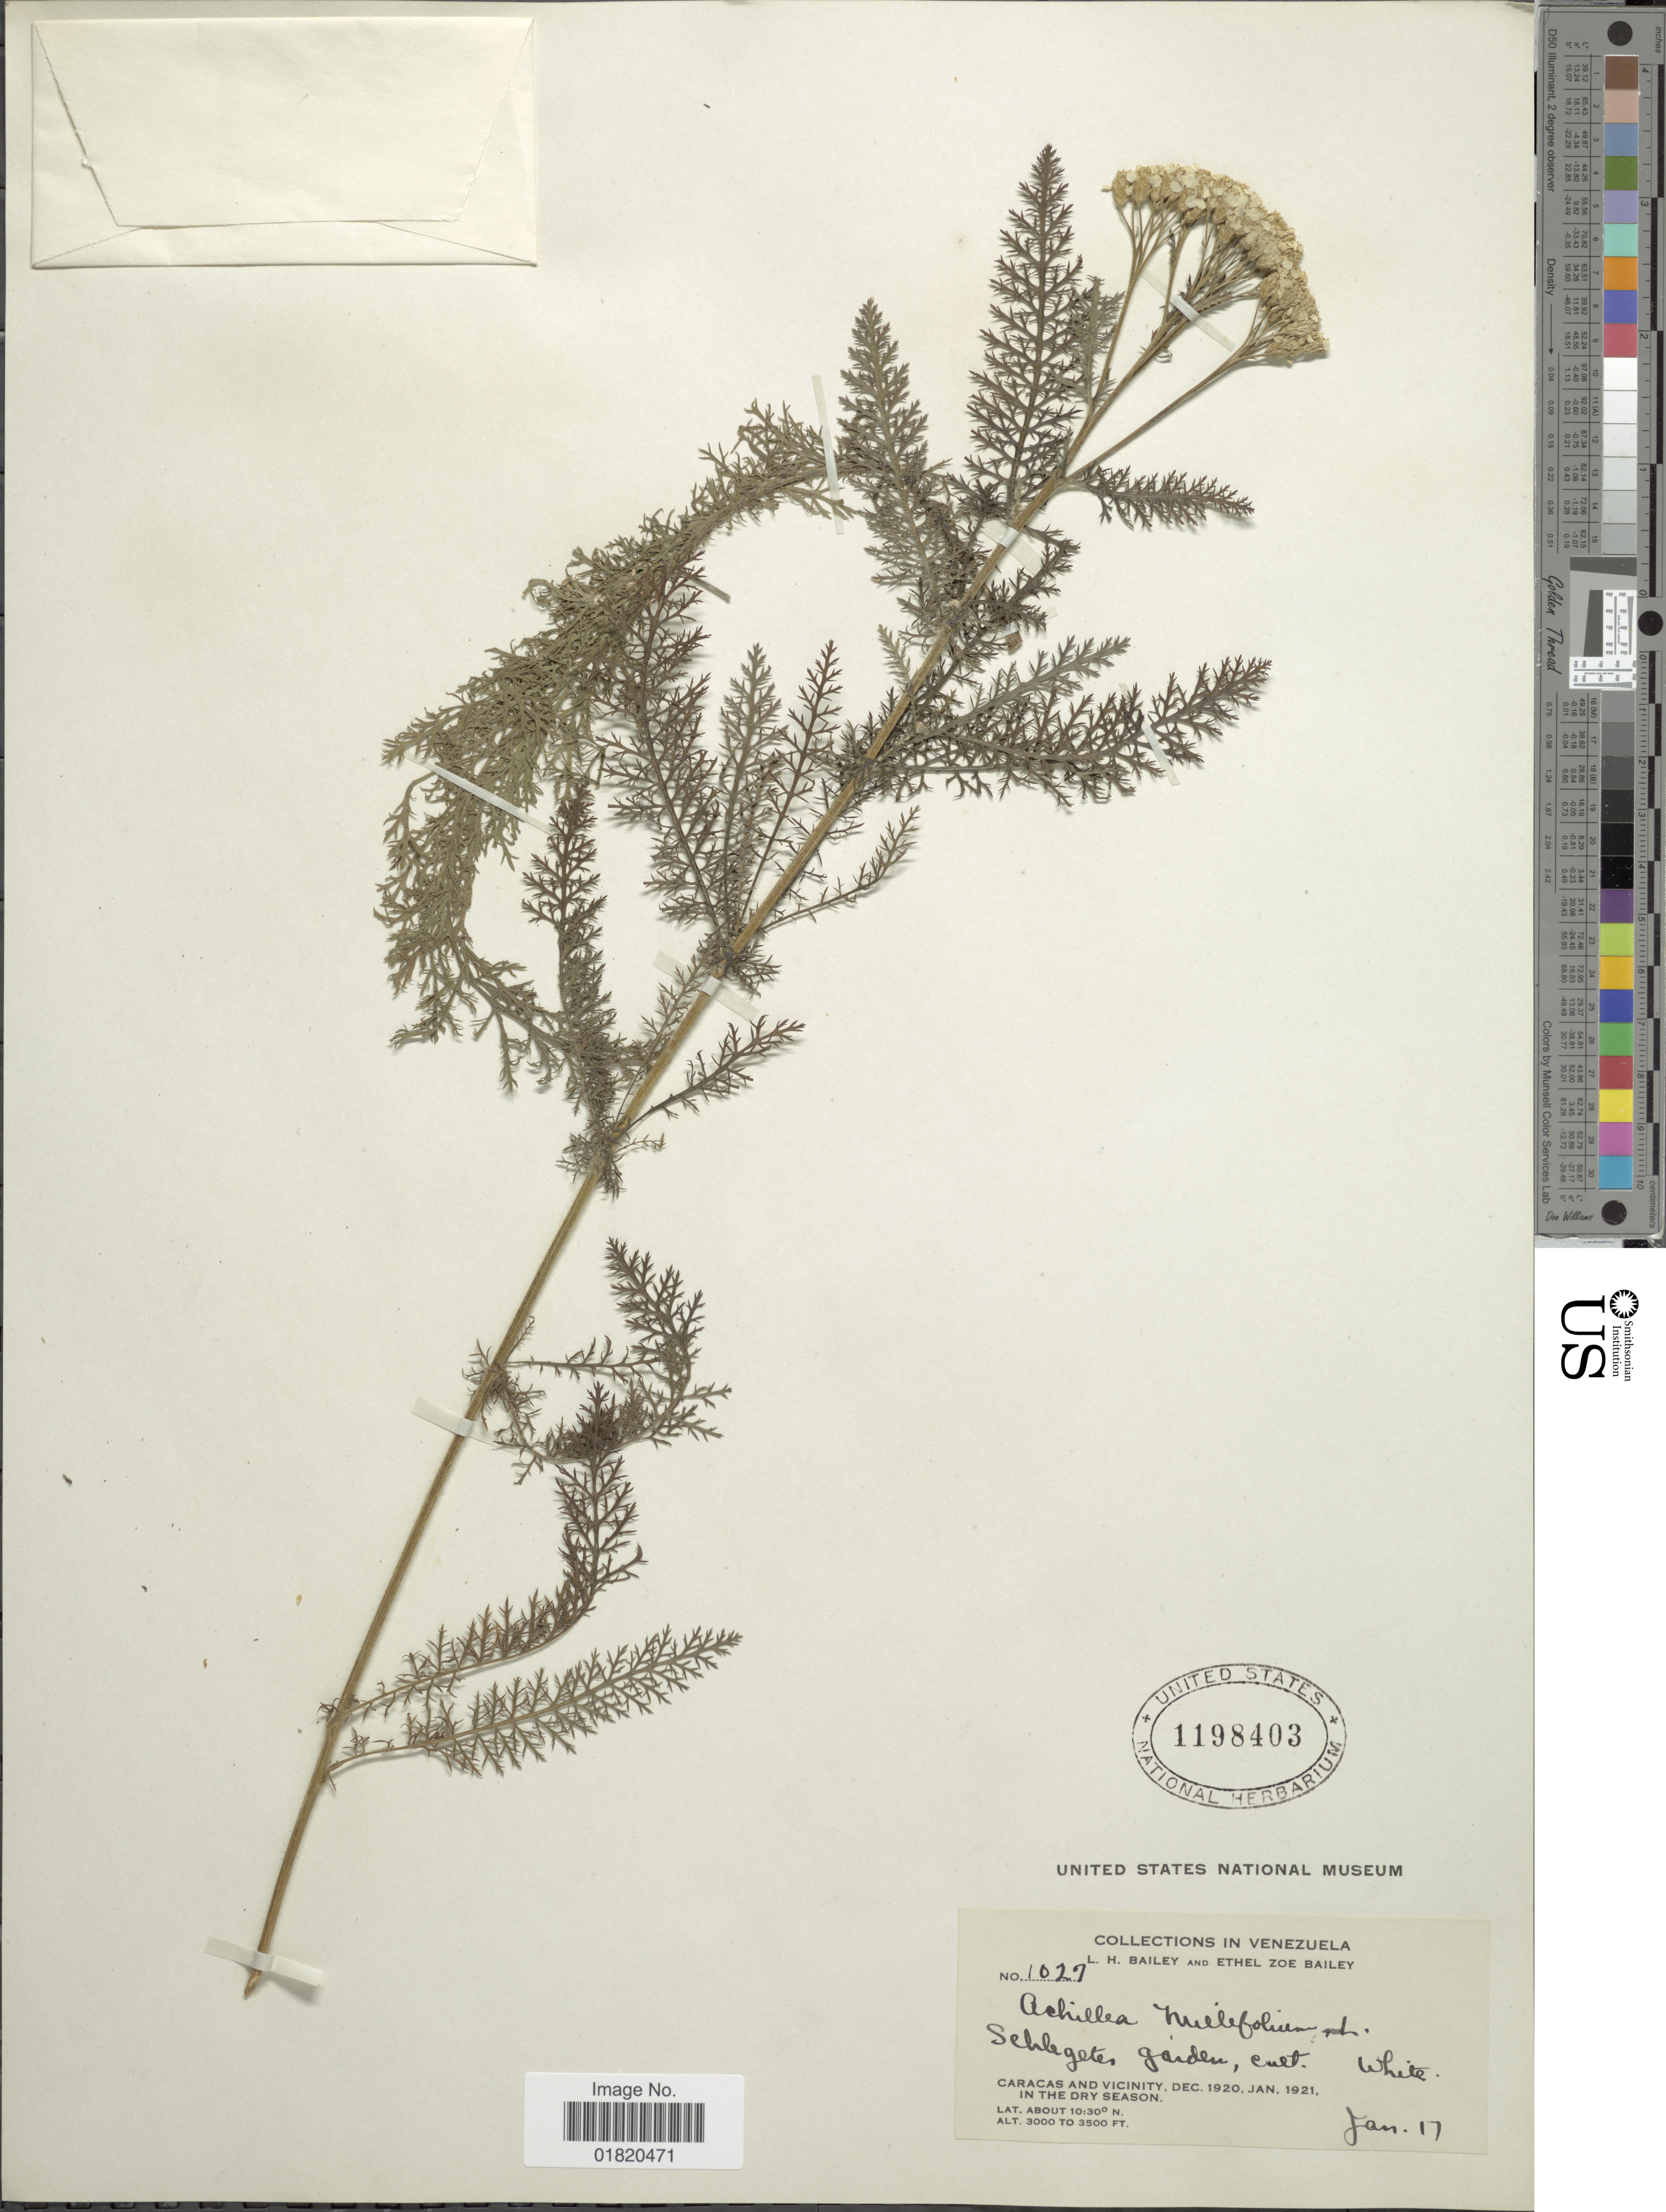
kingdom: Plantae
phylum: Tracheophyta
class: Magnoliopsida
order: Asterales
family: Asteraceae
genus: Achillea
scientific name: Achillea millefolium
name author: L.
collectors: L. H. Bailey & E. Z. Bailey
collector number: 1027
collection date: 1921-01-17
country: Venezuela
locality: Schlegetes garden. Caracas and vicinity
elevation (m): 1067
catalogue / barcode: US 1198403